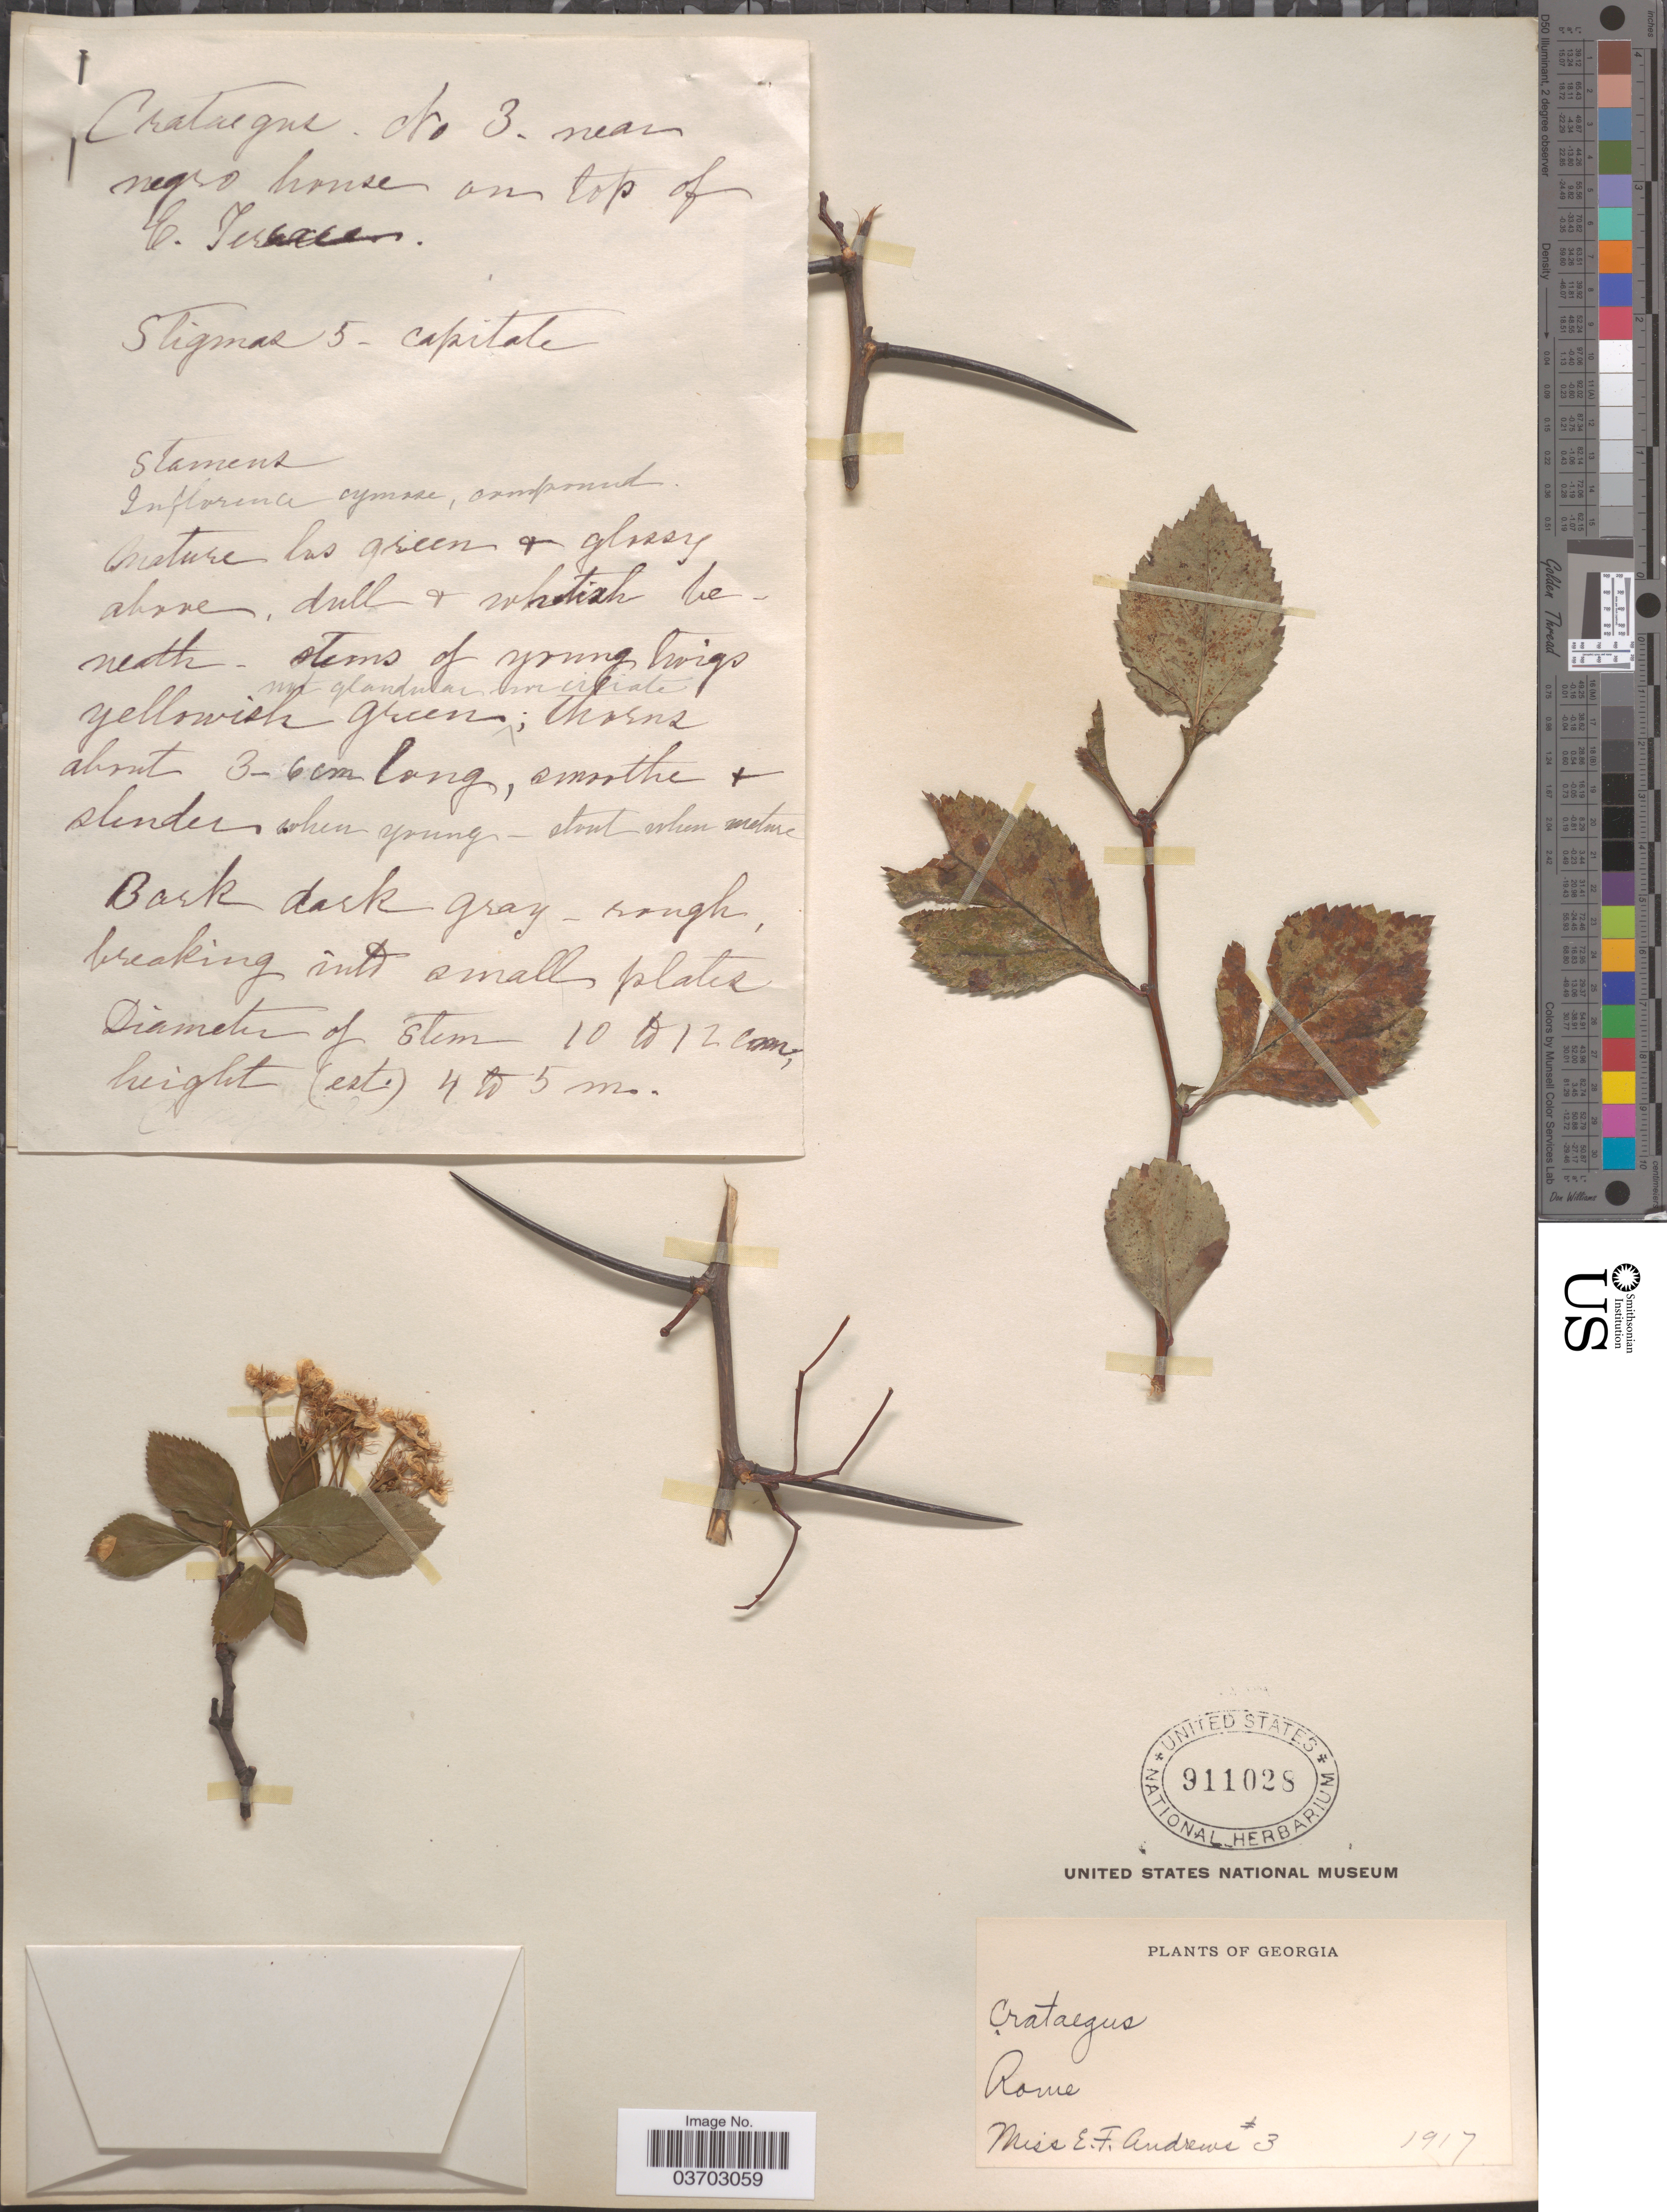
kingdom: Plantae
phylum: Tracheophyta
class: Magnoliopsida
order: Rosales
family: Rosaceae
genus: Crataegus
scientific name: Crataegus sp.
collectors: E. Andrews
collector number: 3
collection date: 1917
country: United States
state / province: Georgia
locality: Near negro house on top of E. Terrace. Rome.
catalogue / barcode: US 911028